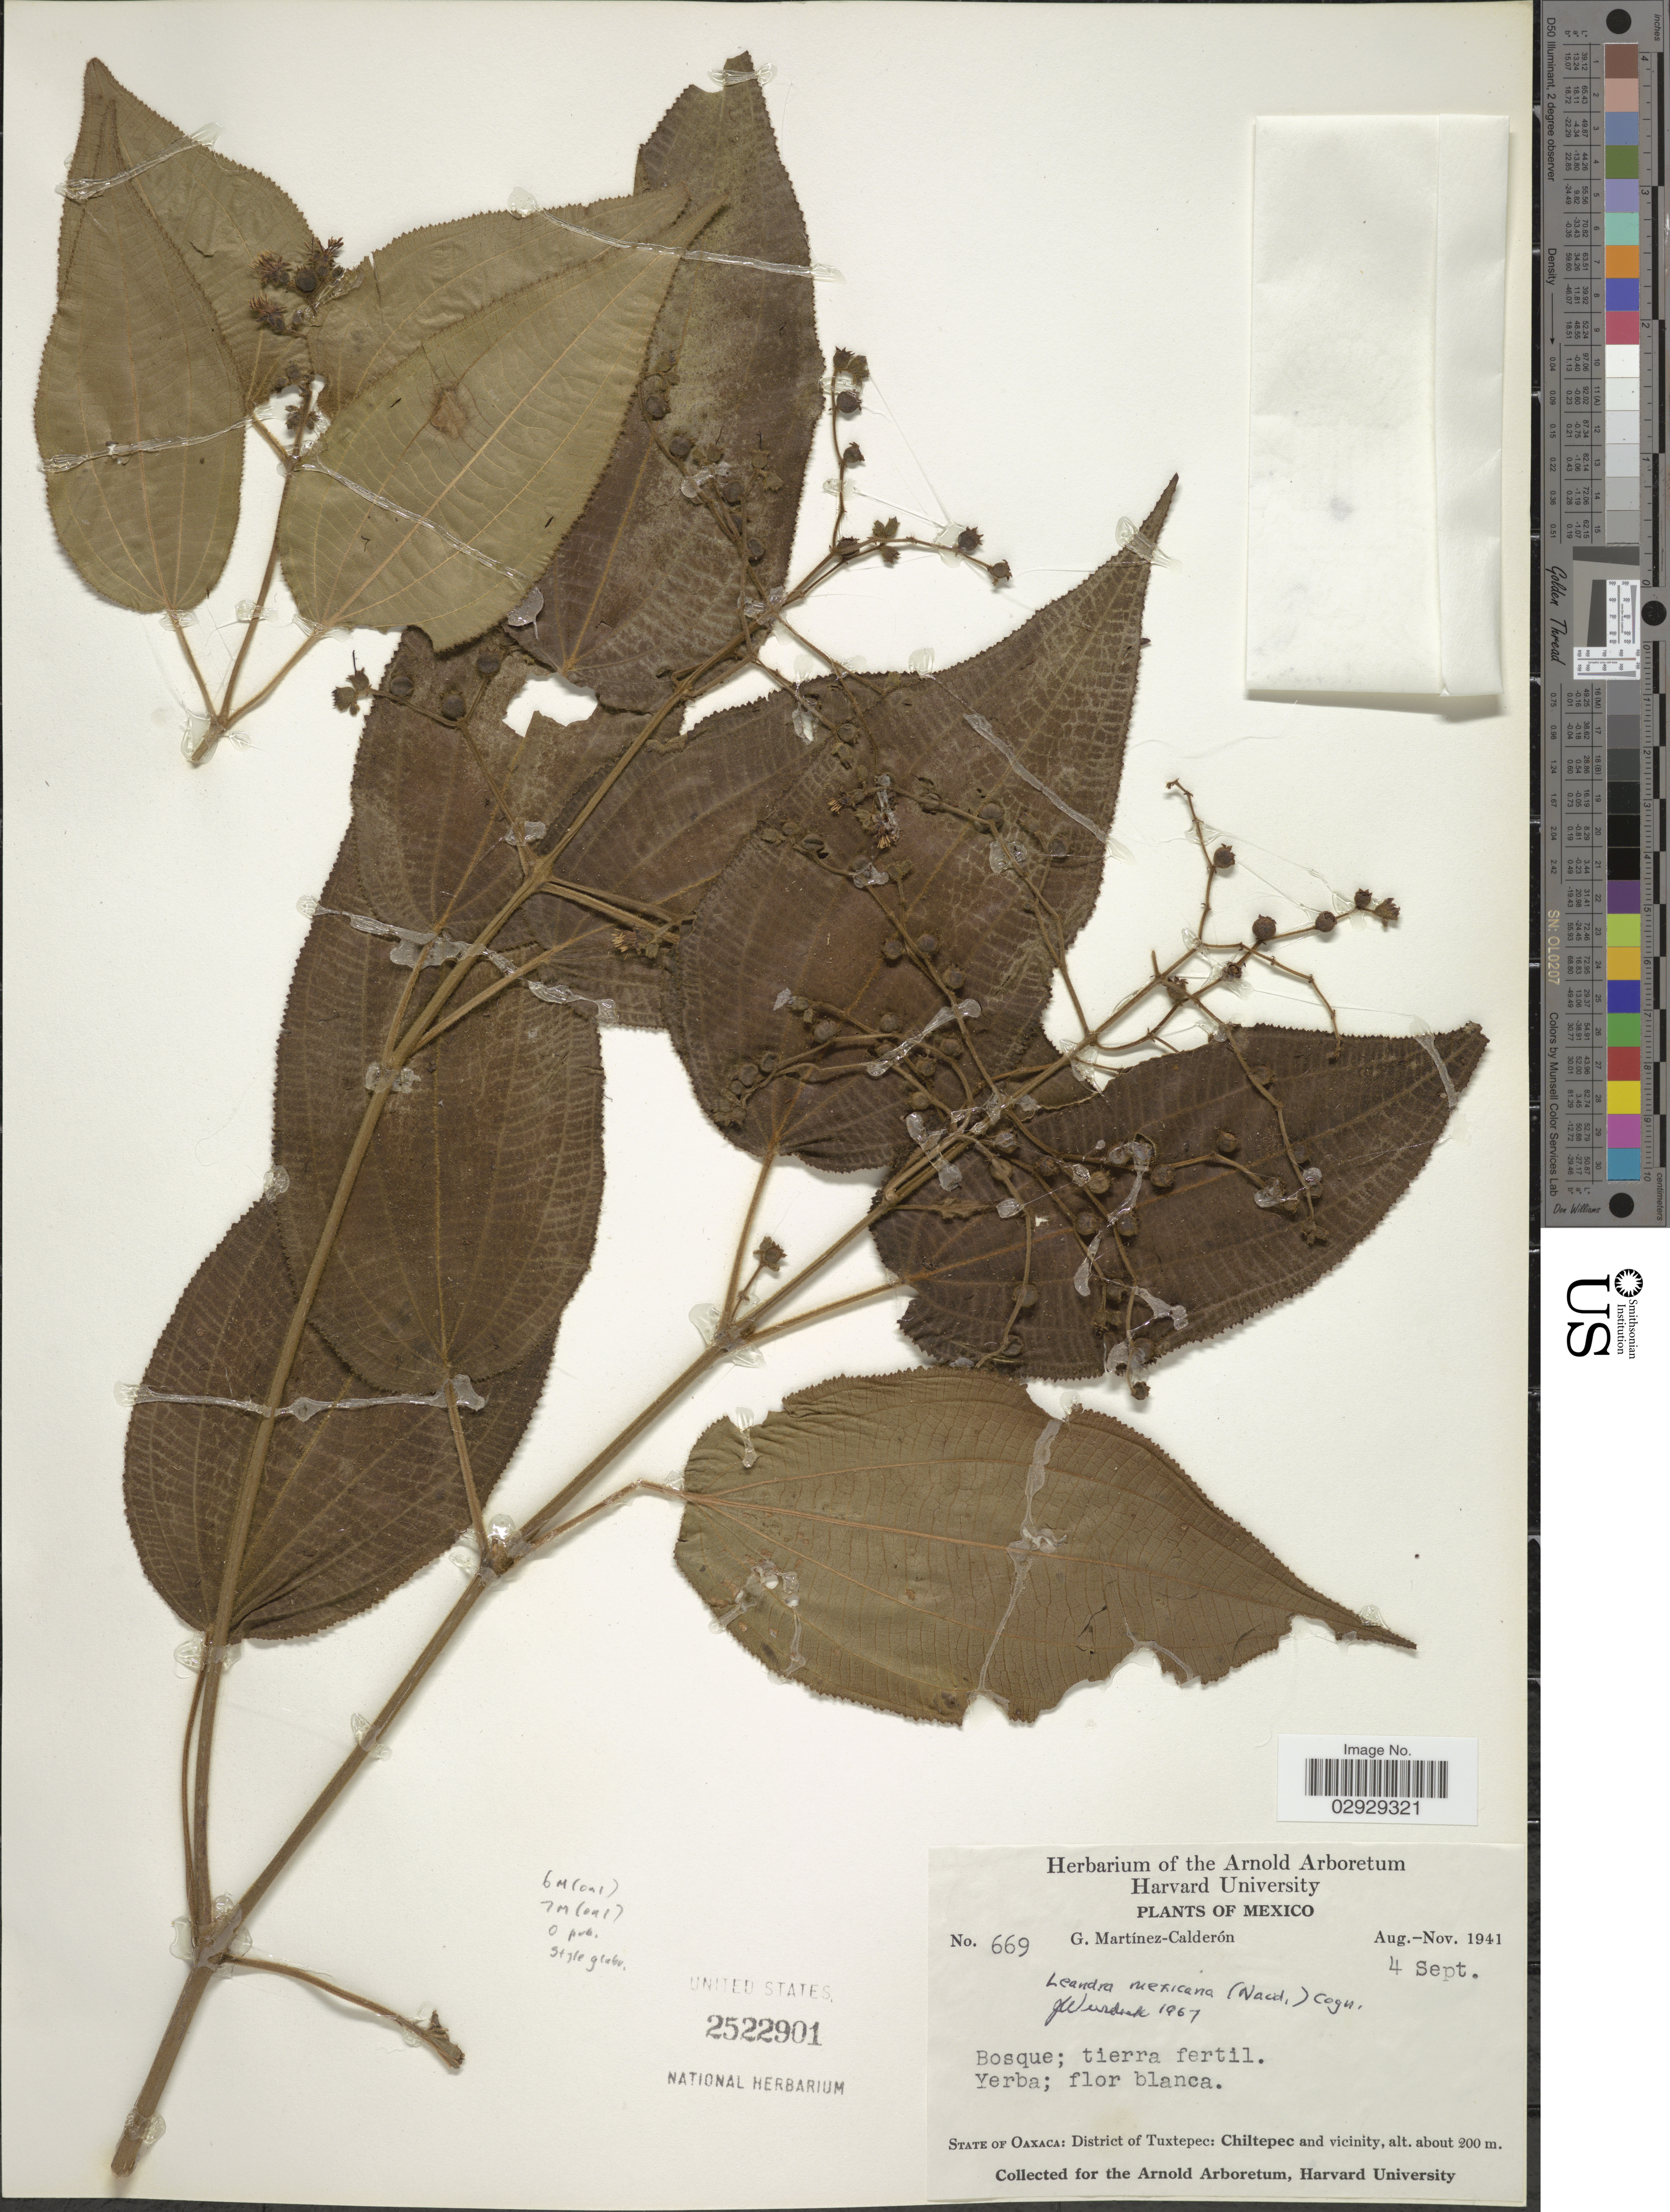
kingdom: Plantae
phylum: Tracheophyta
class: Magnoliopsida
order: Myrtales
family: Melastomataceae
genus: Leandra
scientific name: Leandra mexicana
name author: (Naudin) Cogn.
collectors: G. Martínez Calderón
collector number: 669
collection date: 1941-09-04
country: Mexico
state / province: Oaxaca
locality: District of Tuxtepec: Chiltepec and vicinity.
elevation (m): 200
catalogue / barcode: US 2522901